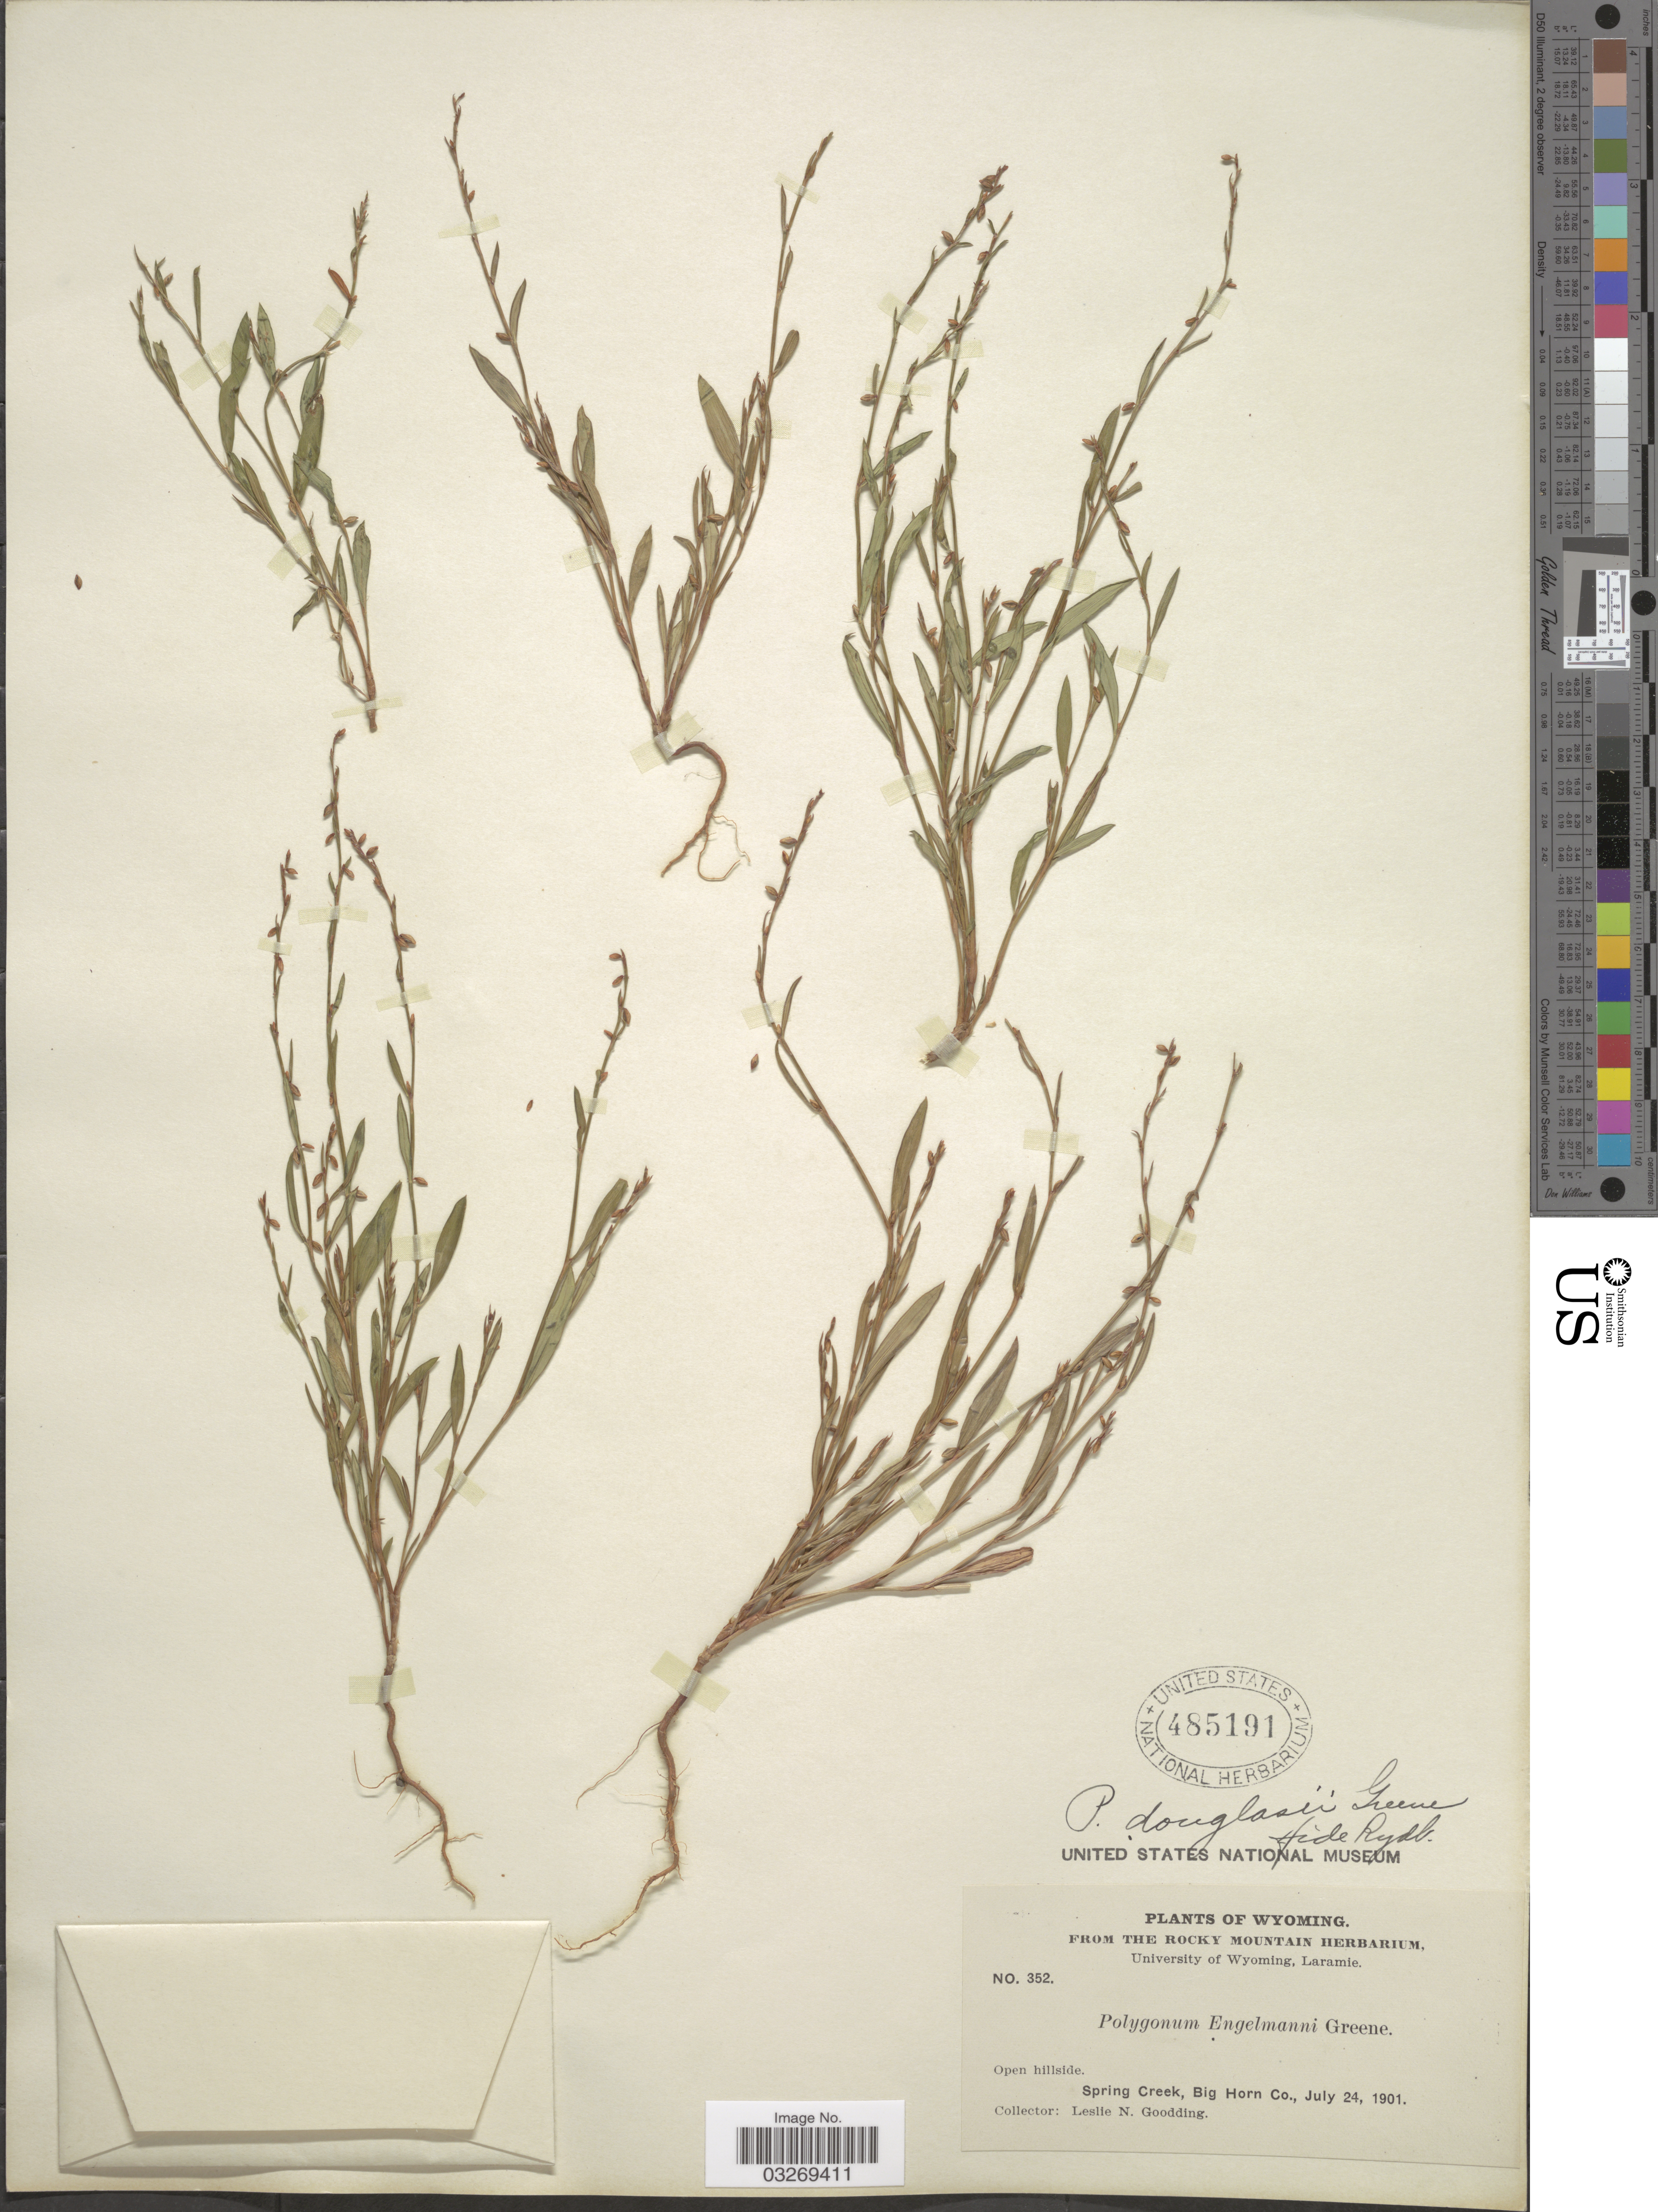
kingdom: Plantae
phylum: Tracheophyta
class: Magnoliopsida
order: Caryophyllales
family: Polygonaceae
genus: Polygonum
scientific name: Polygonum douglasii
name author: Greene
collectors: L. N. Goodding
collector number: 352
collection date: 1901-07-24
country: United States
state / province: Wyoming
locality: Spring Creek, Big Horn Co.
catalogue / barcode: US 485191